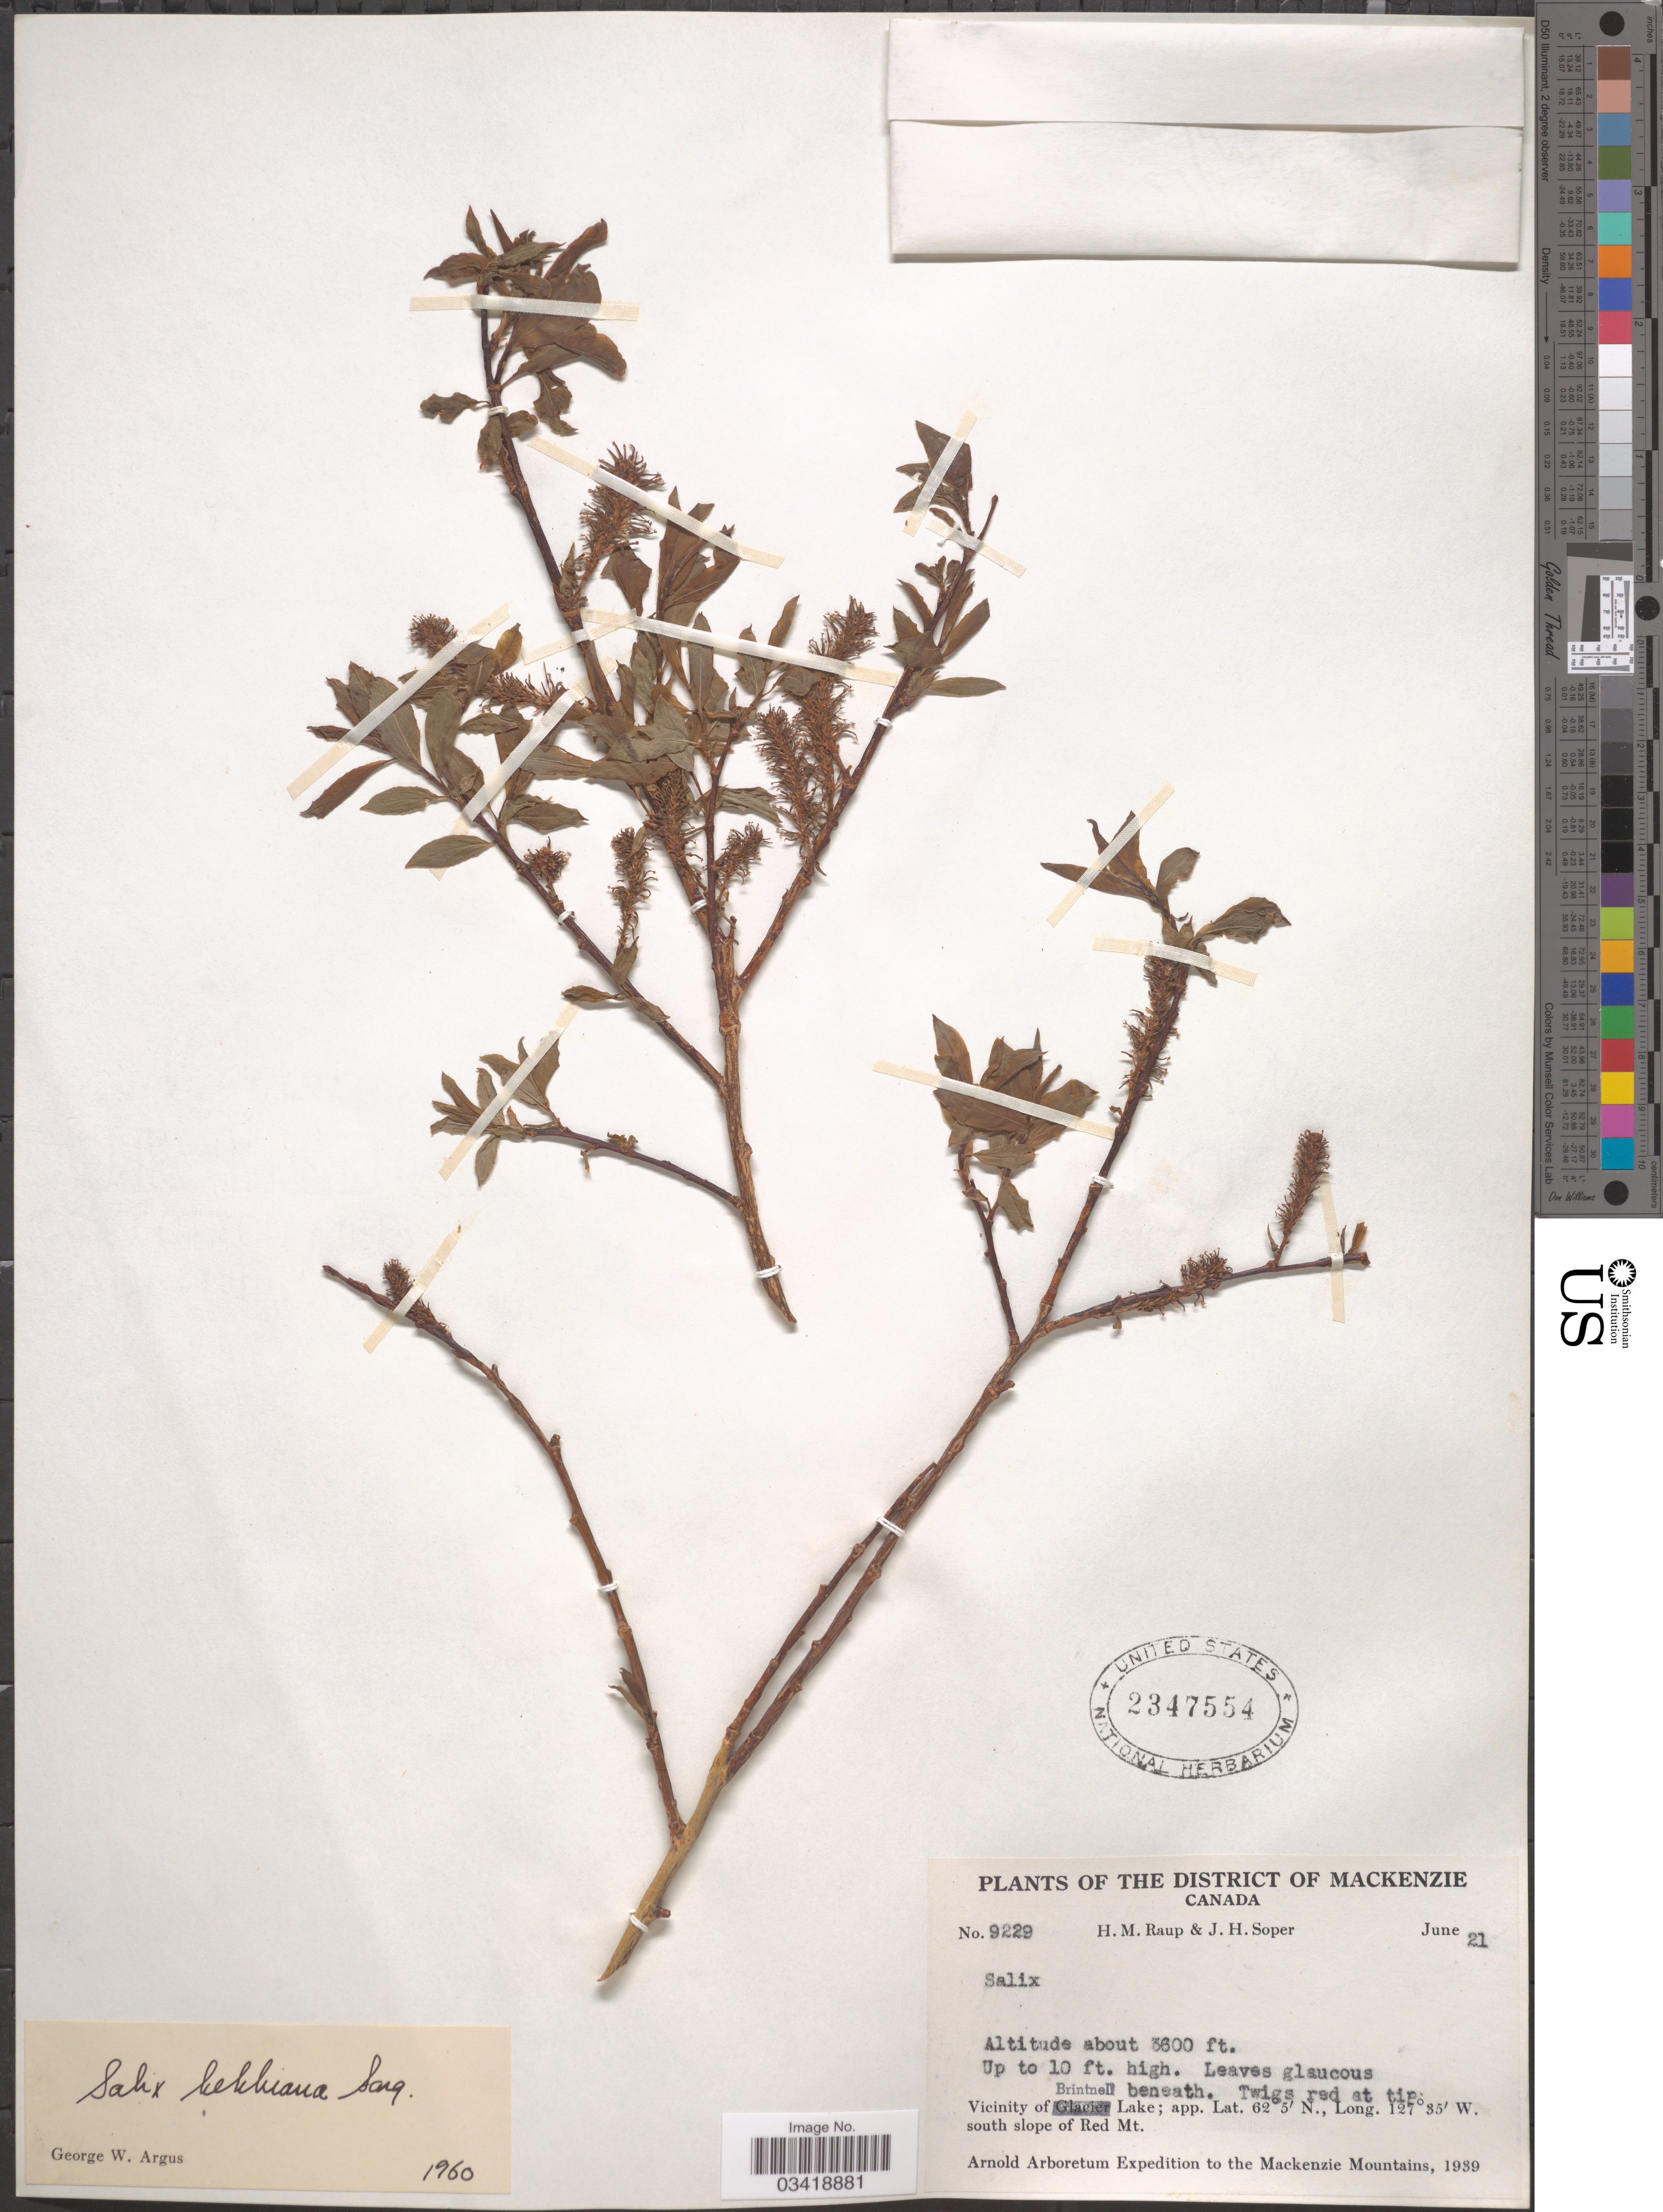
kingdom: Plantae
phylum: Tracheophyta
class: Magnoliopsida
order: Malpighiales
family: Salicaceae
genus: Salix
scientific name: Salix bebbiana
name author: Sarg.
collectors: H. Raup & J. H. Soper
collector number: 9229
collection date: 1939-06-21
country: Canada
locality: The District of Mackenzie. Vicinity of Brintnell; south slope of Red Mt. The Mackenzie Mountains.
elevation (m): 1097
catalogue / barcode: US 2347554